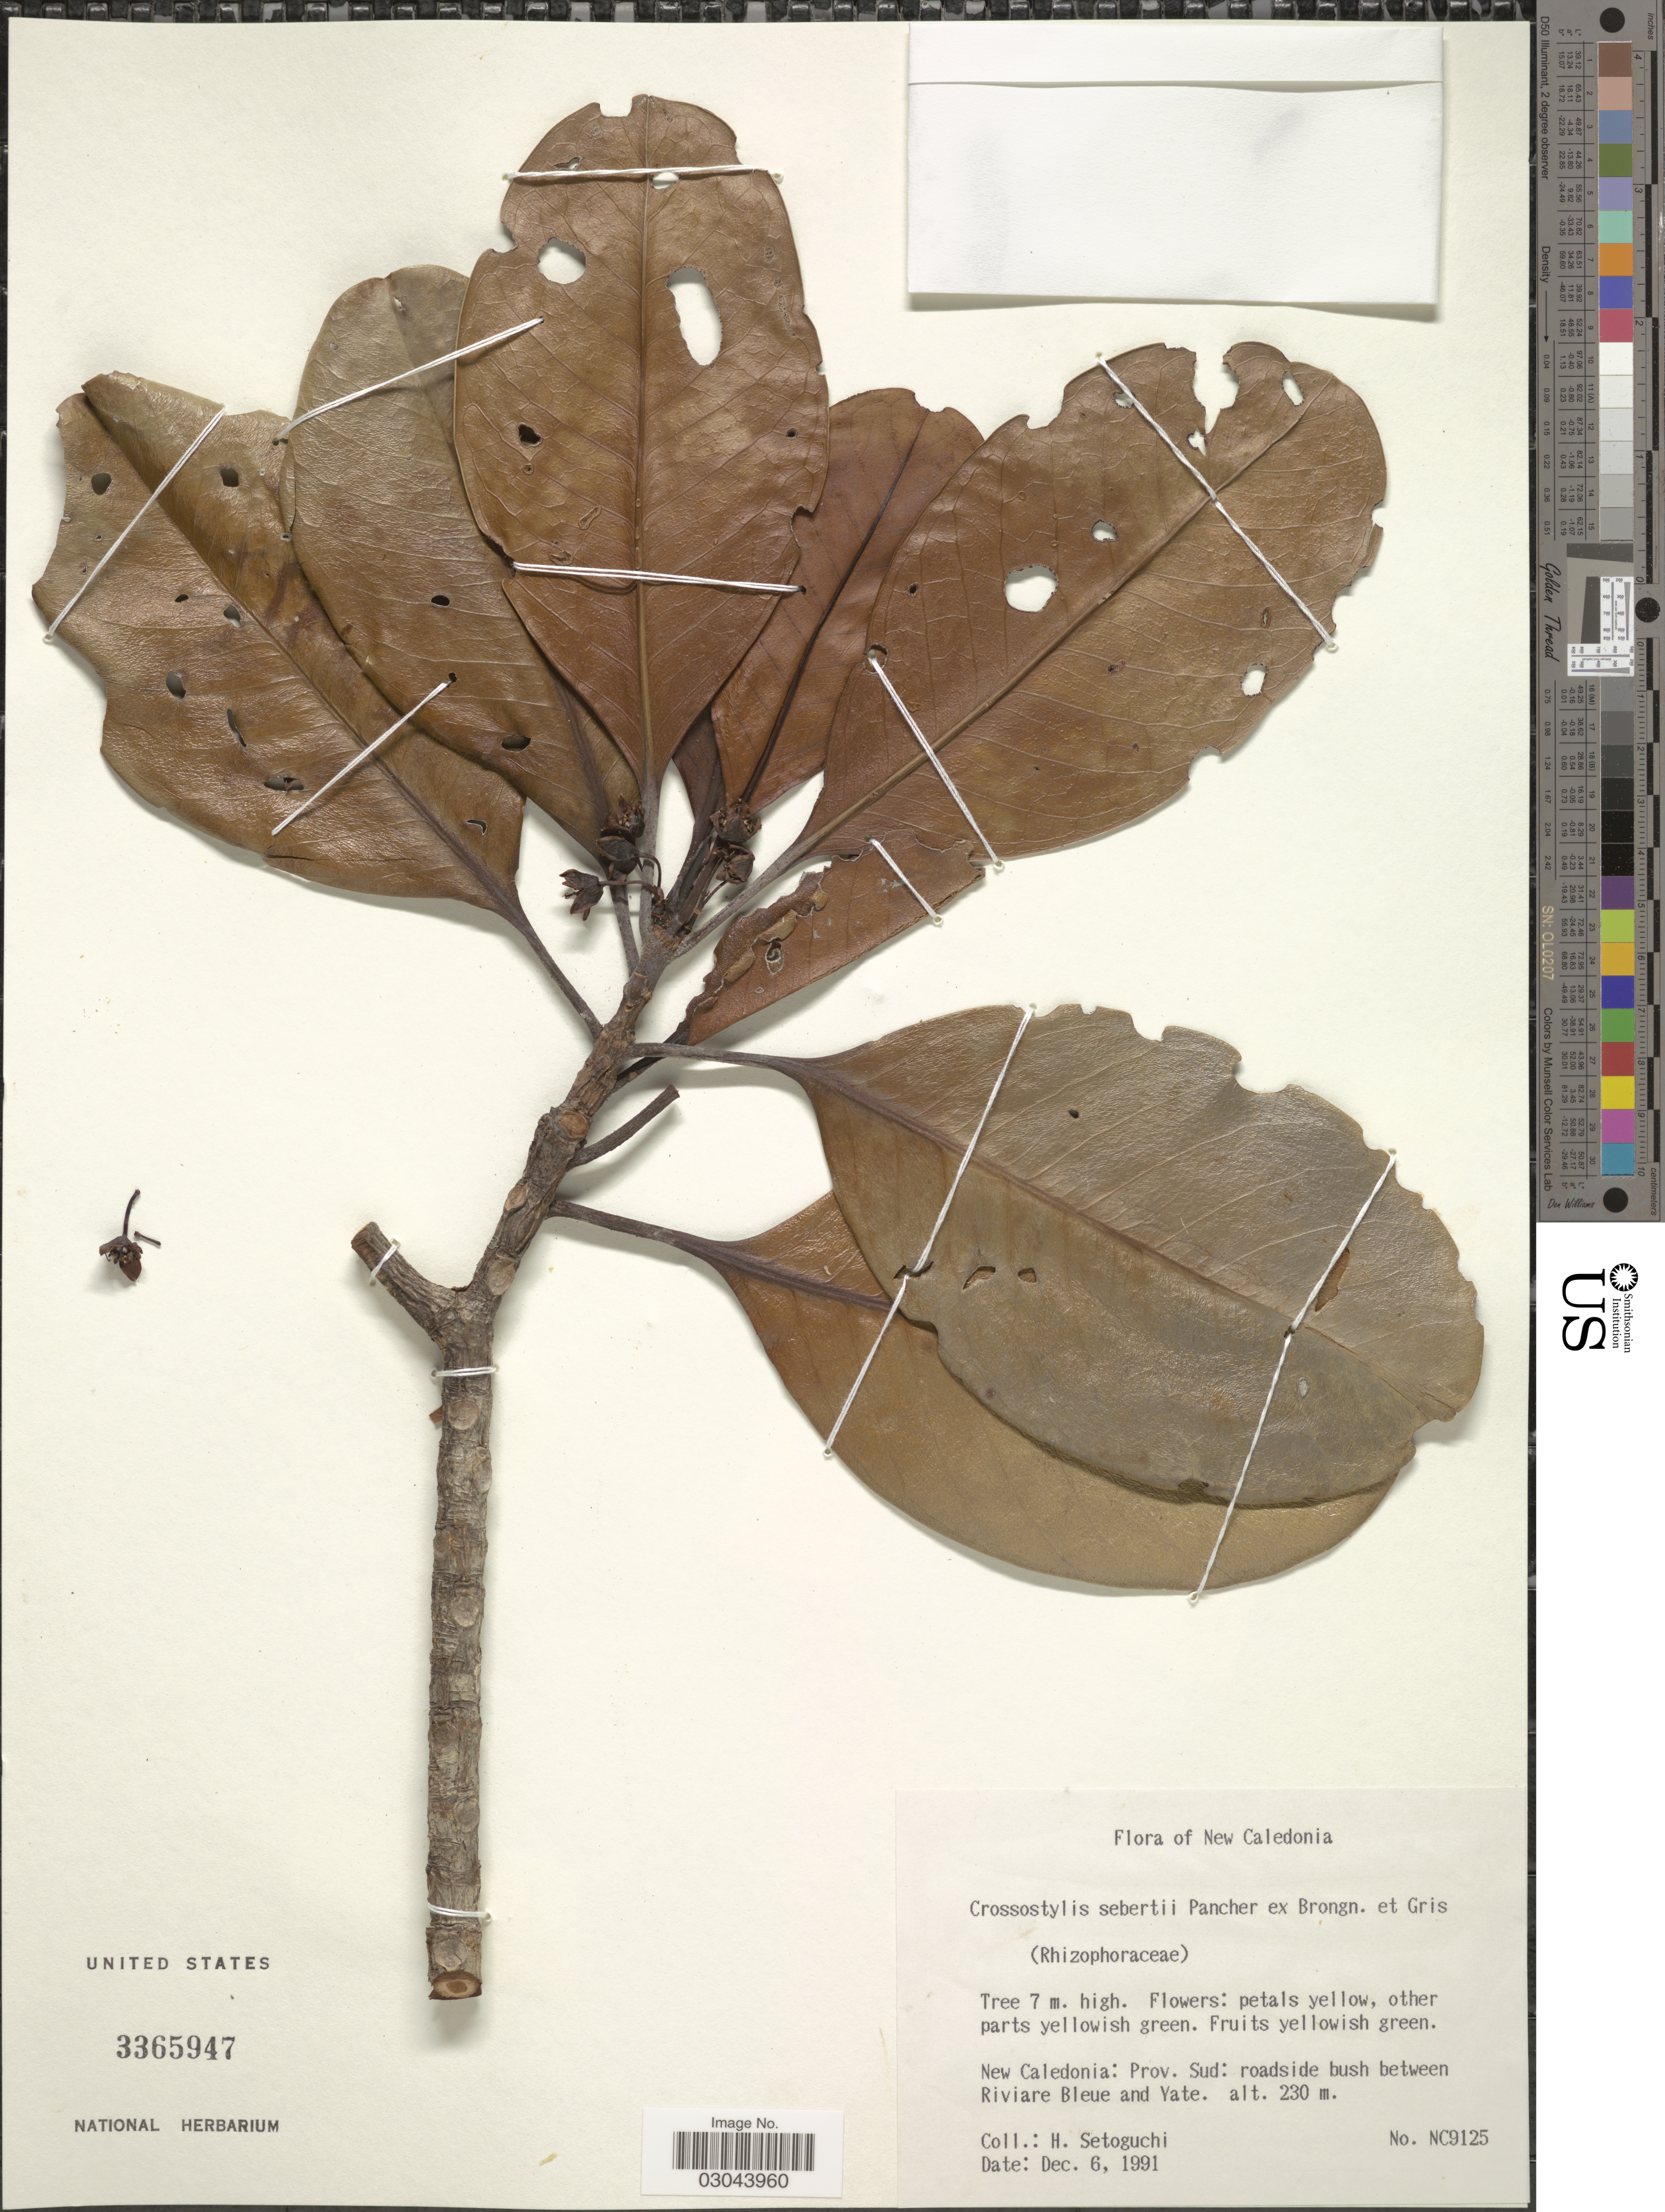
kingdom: Plantae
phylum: Tracheophyta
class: Magnoliopsida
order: Malpighiales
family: Rhizophoraceae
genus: Crossostylis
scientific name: Crossostylis sebertii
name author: Pancher ex Brongn. & Gris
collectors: H. Setoguchi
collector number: NC9125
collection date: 1991-12-06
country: New Caledonia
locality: Prov. Sud: roadside bush between Riviare Bleue and Yate.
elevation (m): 230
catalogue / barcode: US 3365947